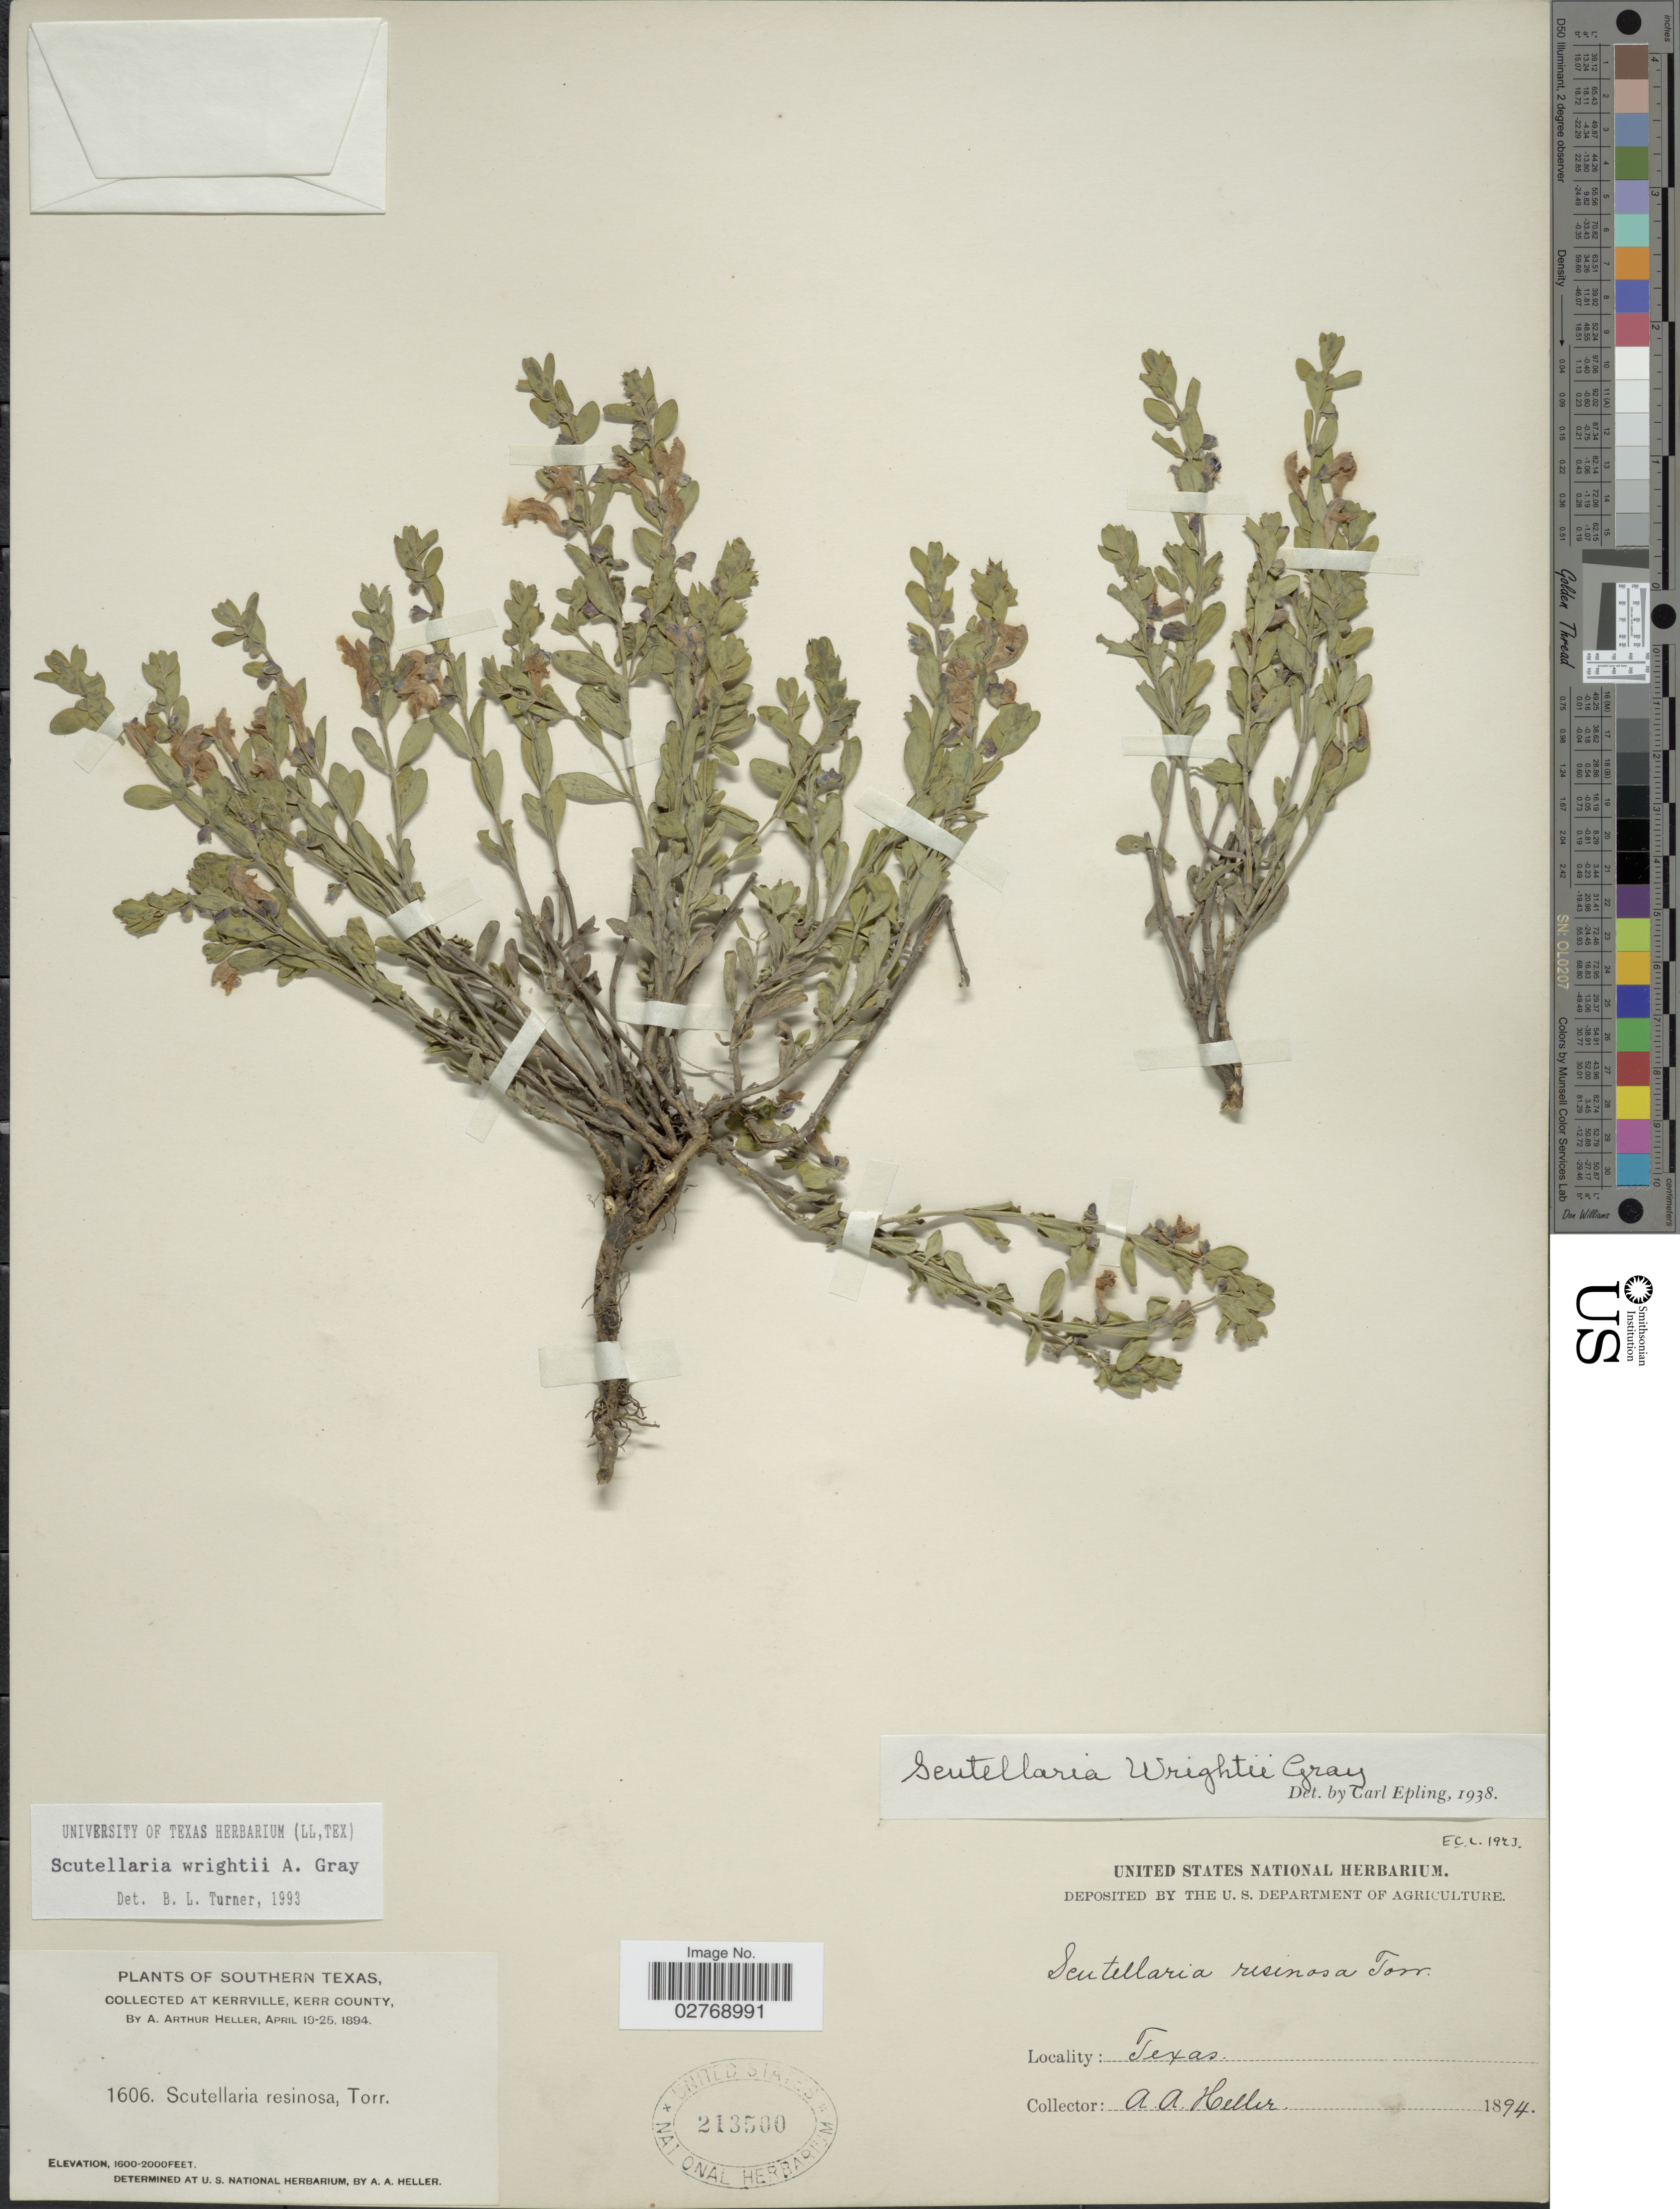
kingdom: Plantae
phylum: Tracheophyta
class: Magnoliopsida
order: Lamiales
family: Lamiaceae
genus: Scutellaria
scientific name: Scutellaria wrightii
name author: A. Gray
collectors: A. A. Heller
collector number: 1606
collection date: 1894-04-19/1894-04-25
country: United States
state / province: Texas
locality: Southern Texas, Kerrville, Kerr County.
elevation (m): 488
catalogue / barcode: US 213500